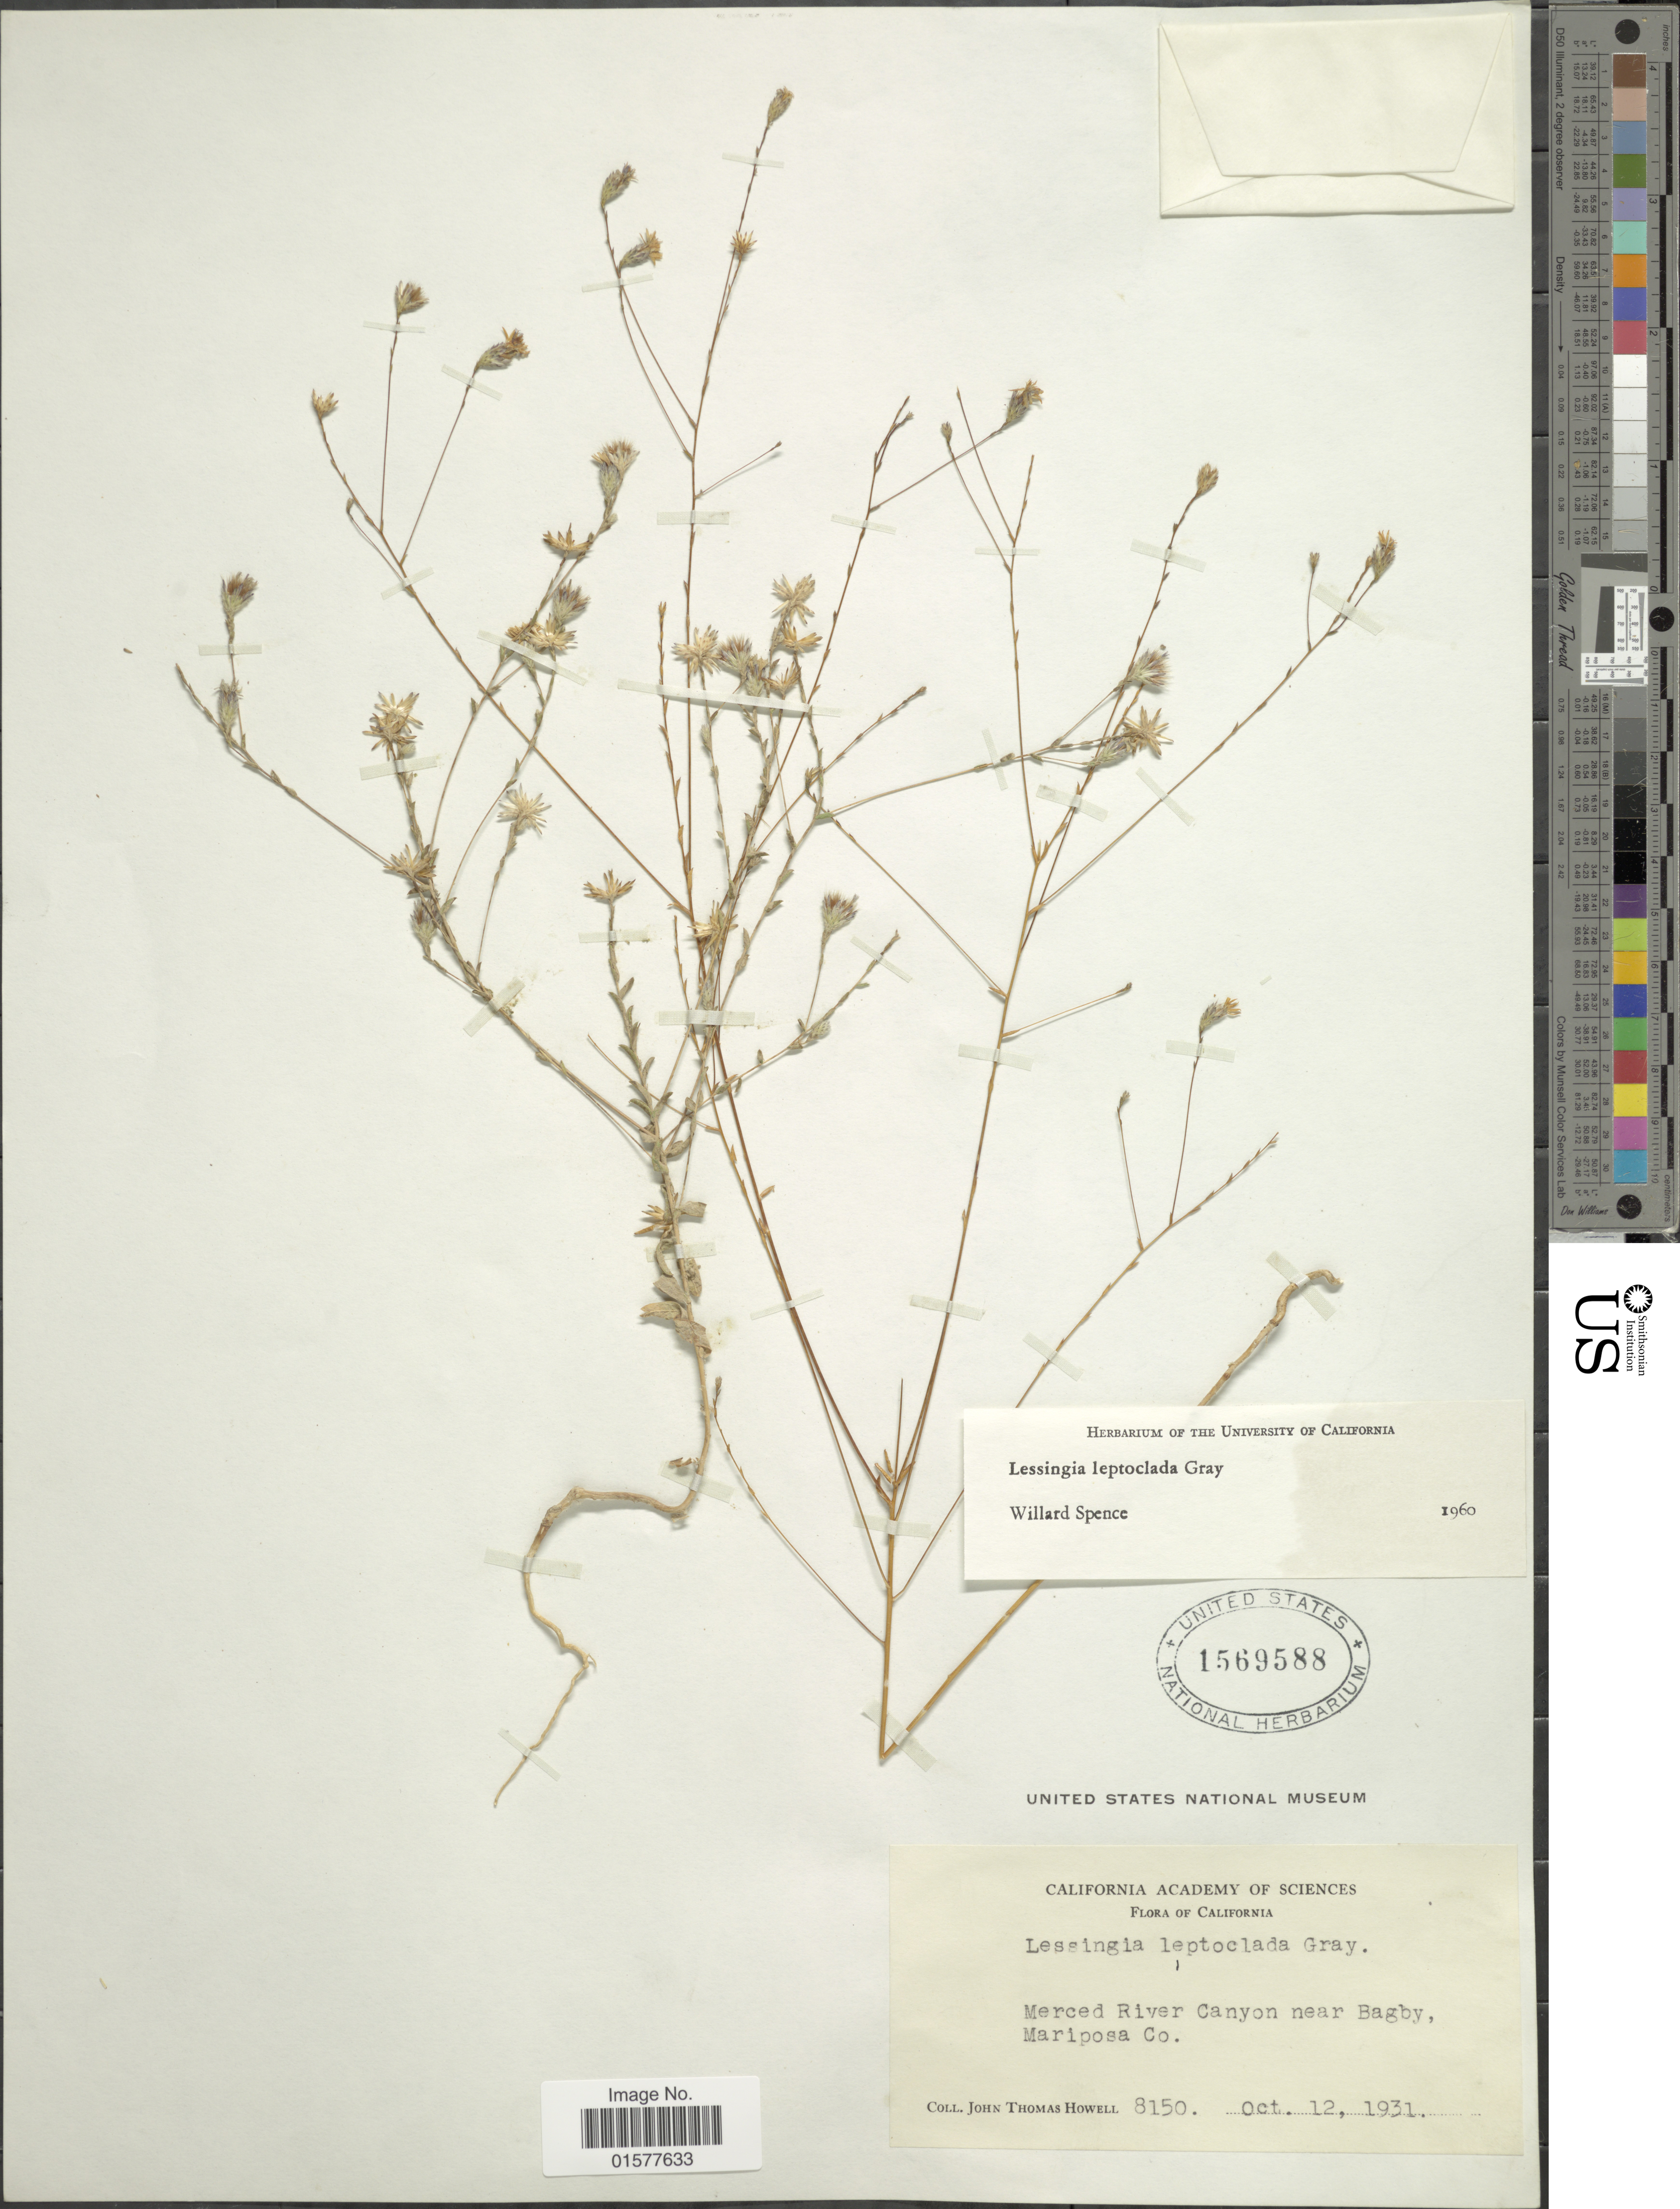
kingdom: Plantae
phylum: Tracheophyta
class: Magnoliopsida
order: Asterales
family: Asteraceae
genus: Lessingia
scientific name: Lessingia leptoclada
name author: A. Gray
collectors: J. T. Howell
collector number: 8150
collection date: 1931-10-12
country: United States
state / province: California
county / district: Mariposa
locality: Merced River Canyon near Bagby, mariposa Co.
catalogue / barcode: US 1569588